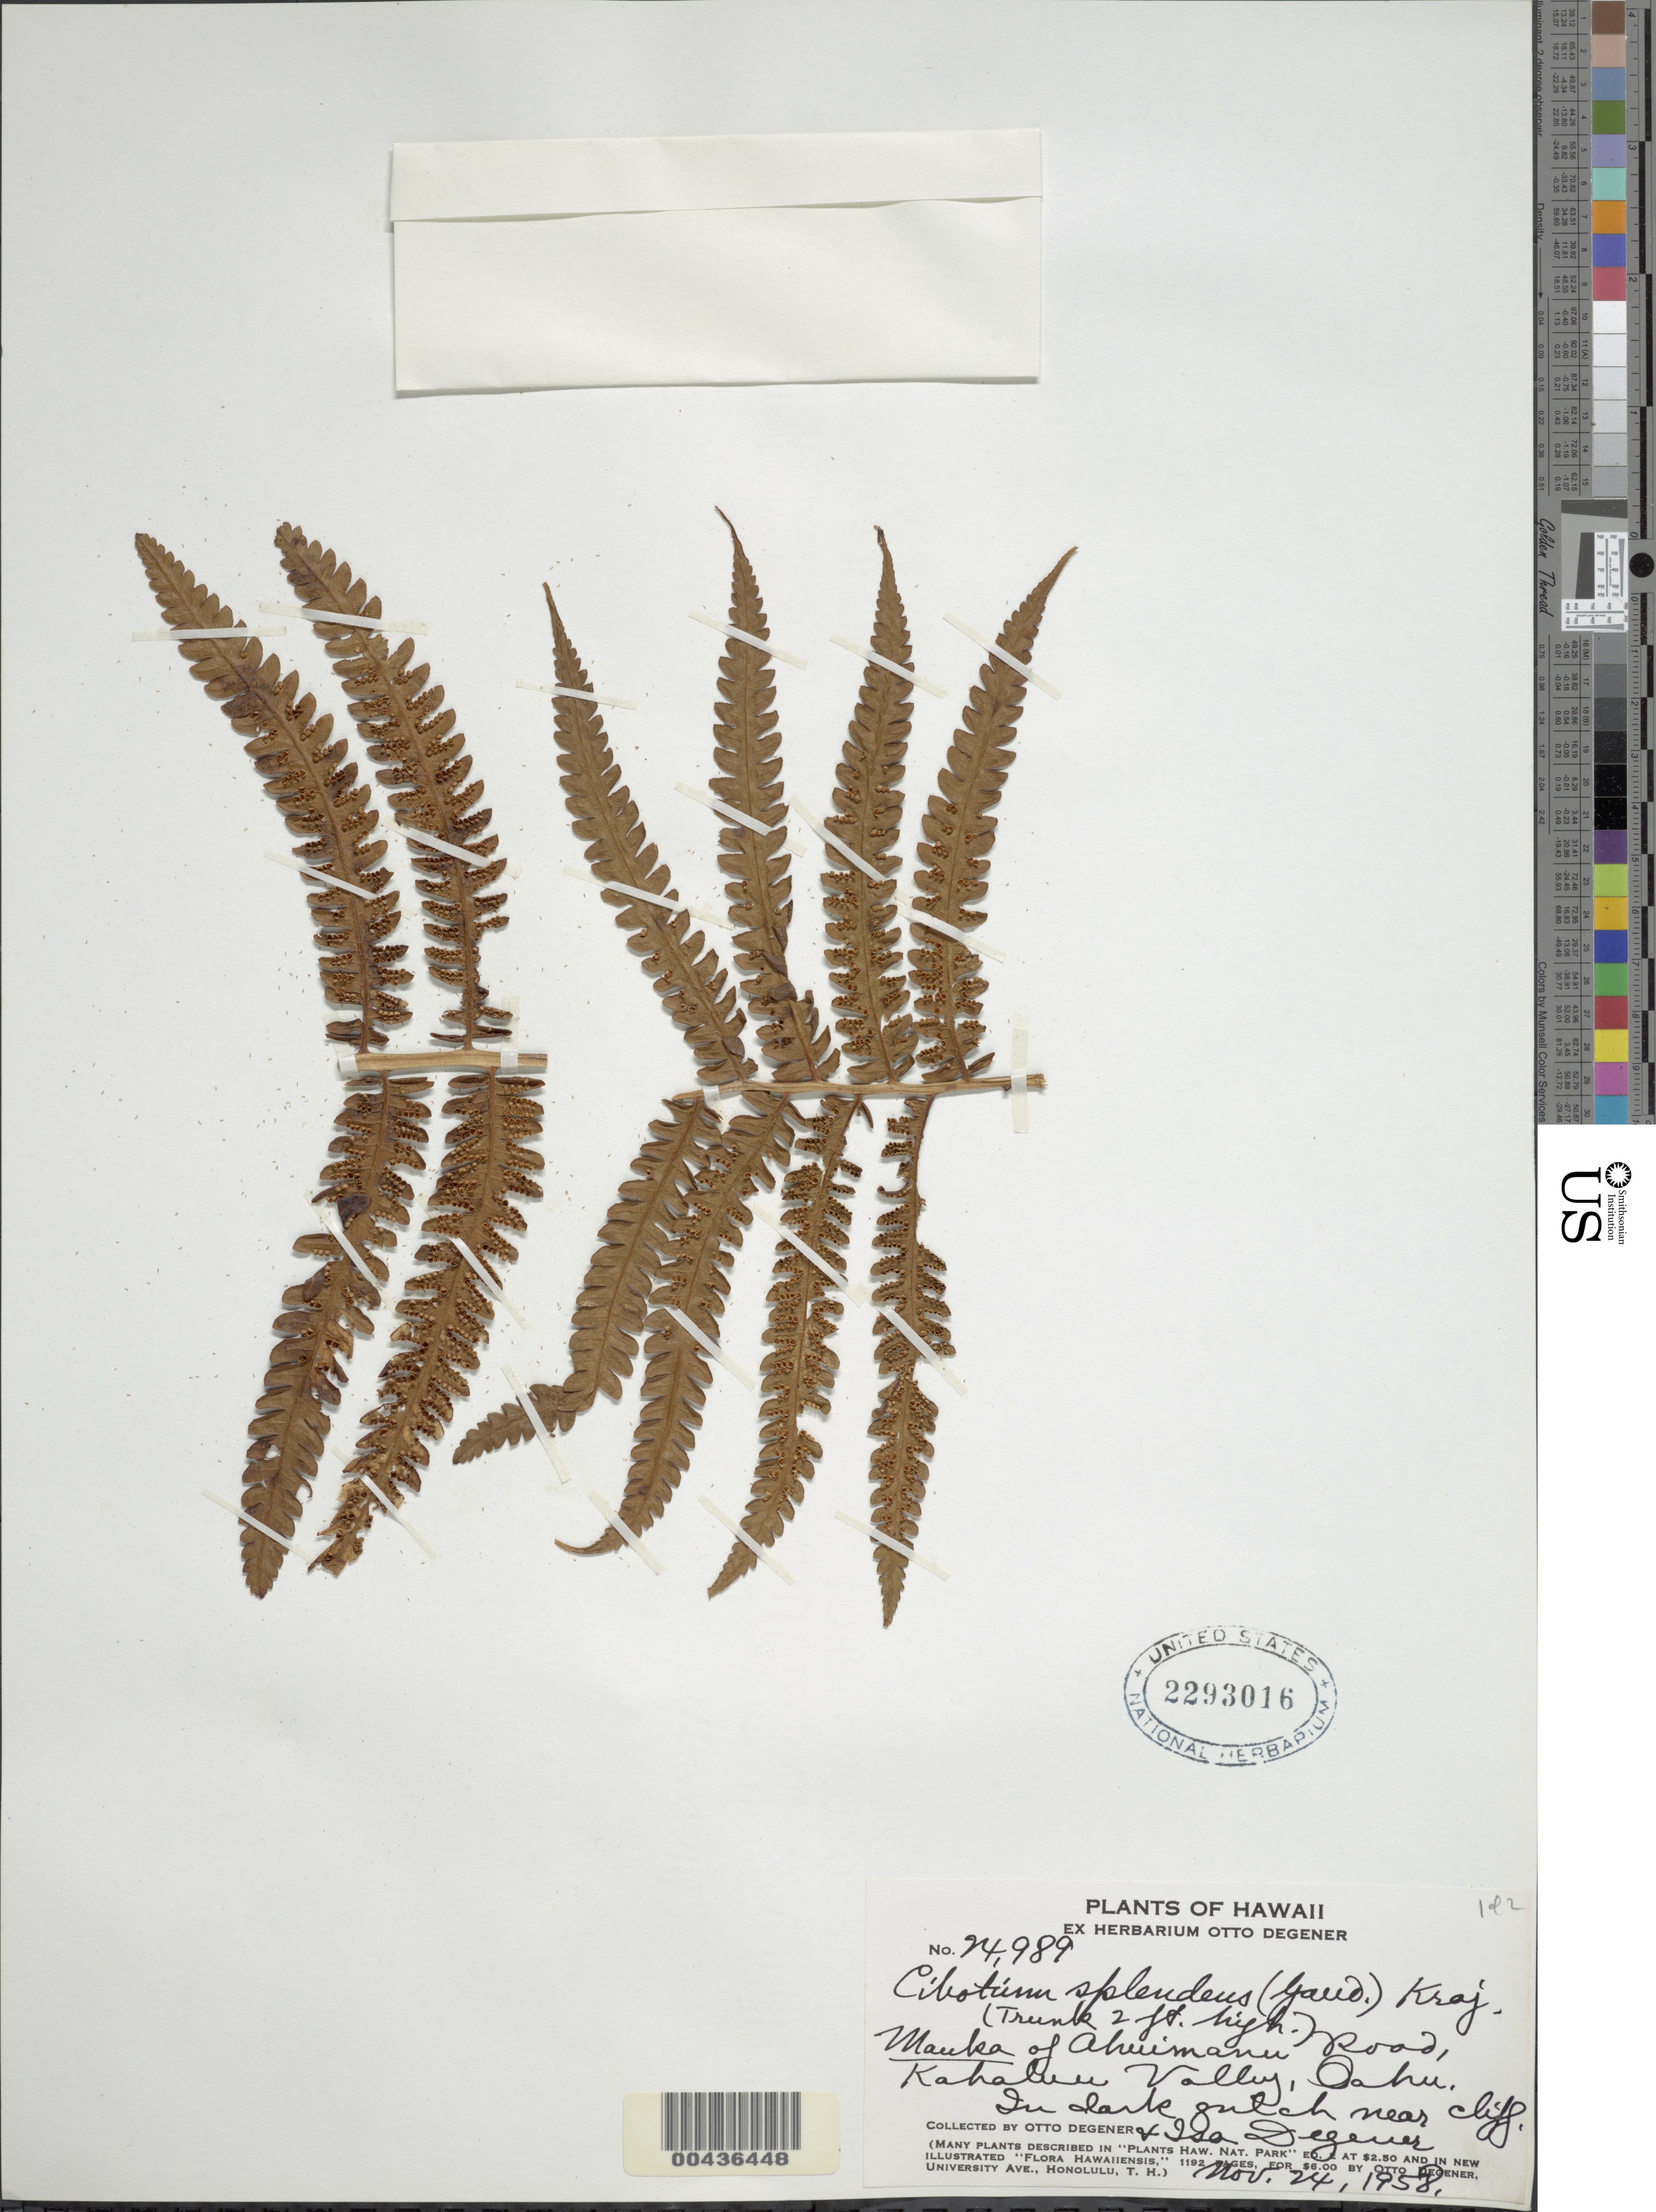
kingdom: Plantae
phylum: Tracheophyta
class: Polypodiopsida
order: Cyatheales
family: Cibotiaceae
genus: Cibotium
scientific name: Cibotium chamissoi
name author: Kaulf.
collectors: O. Degener & I. Degener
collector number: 24989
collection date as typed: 24 Nov 1958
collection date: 1958-11-24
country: United States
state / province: Hawaii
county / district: Honolulu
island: Oahu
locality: Mauka of Ahuimanu Road, Kahaluu Valley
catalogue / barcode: US 2293016